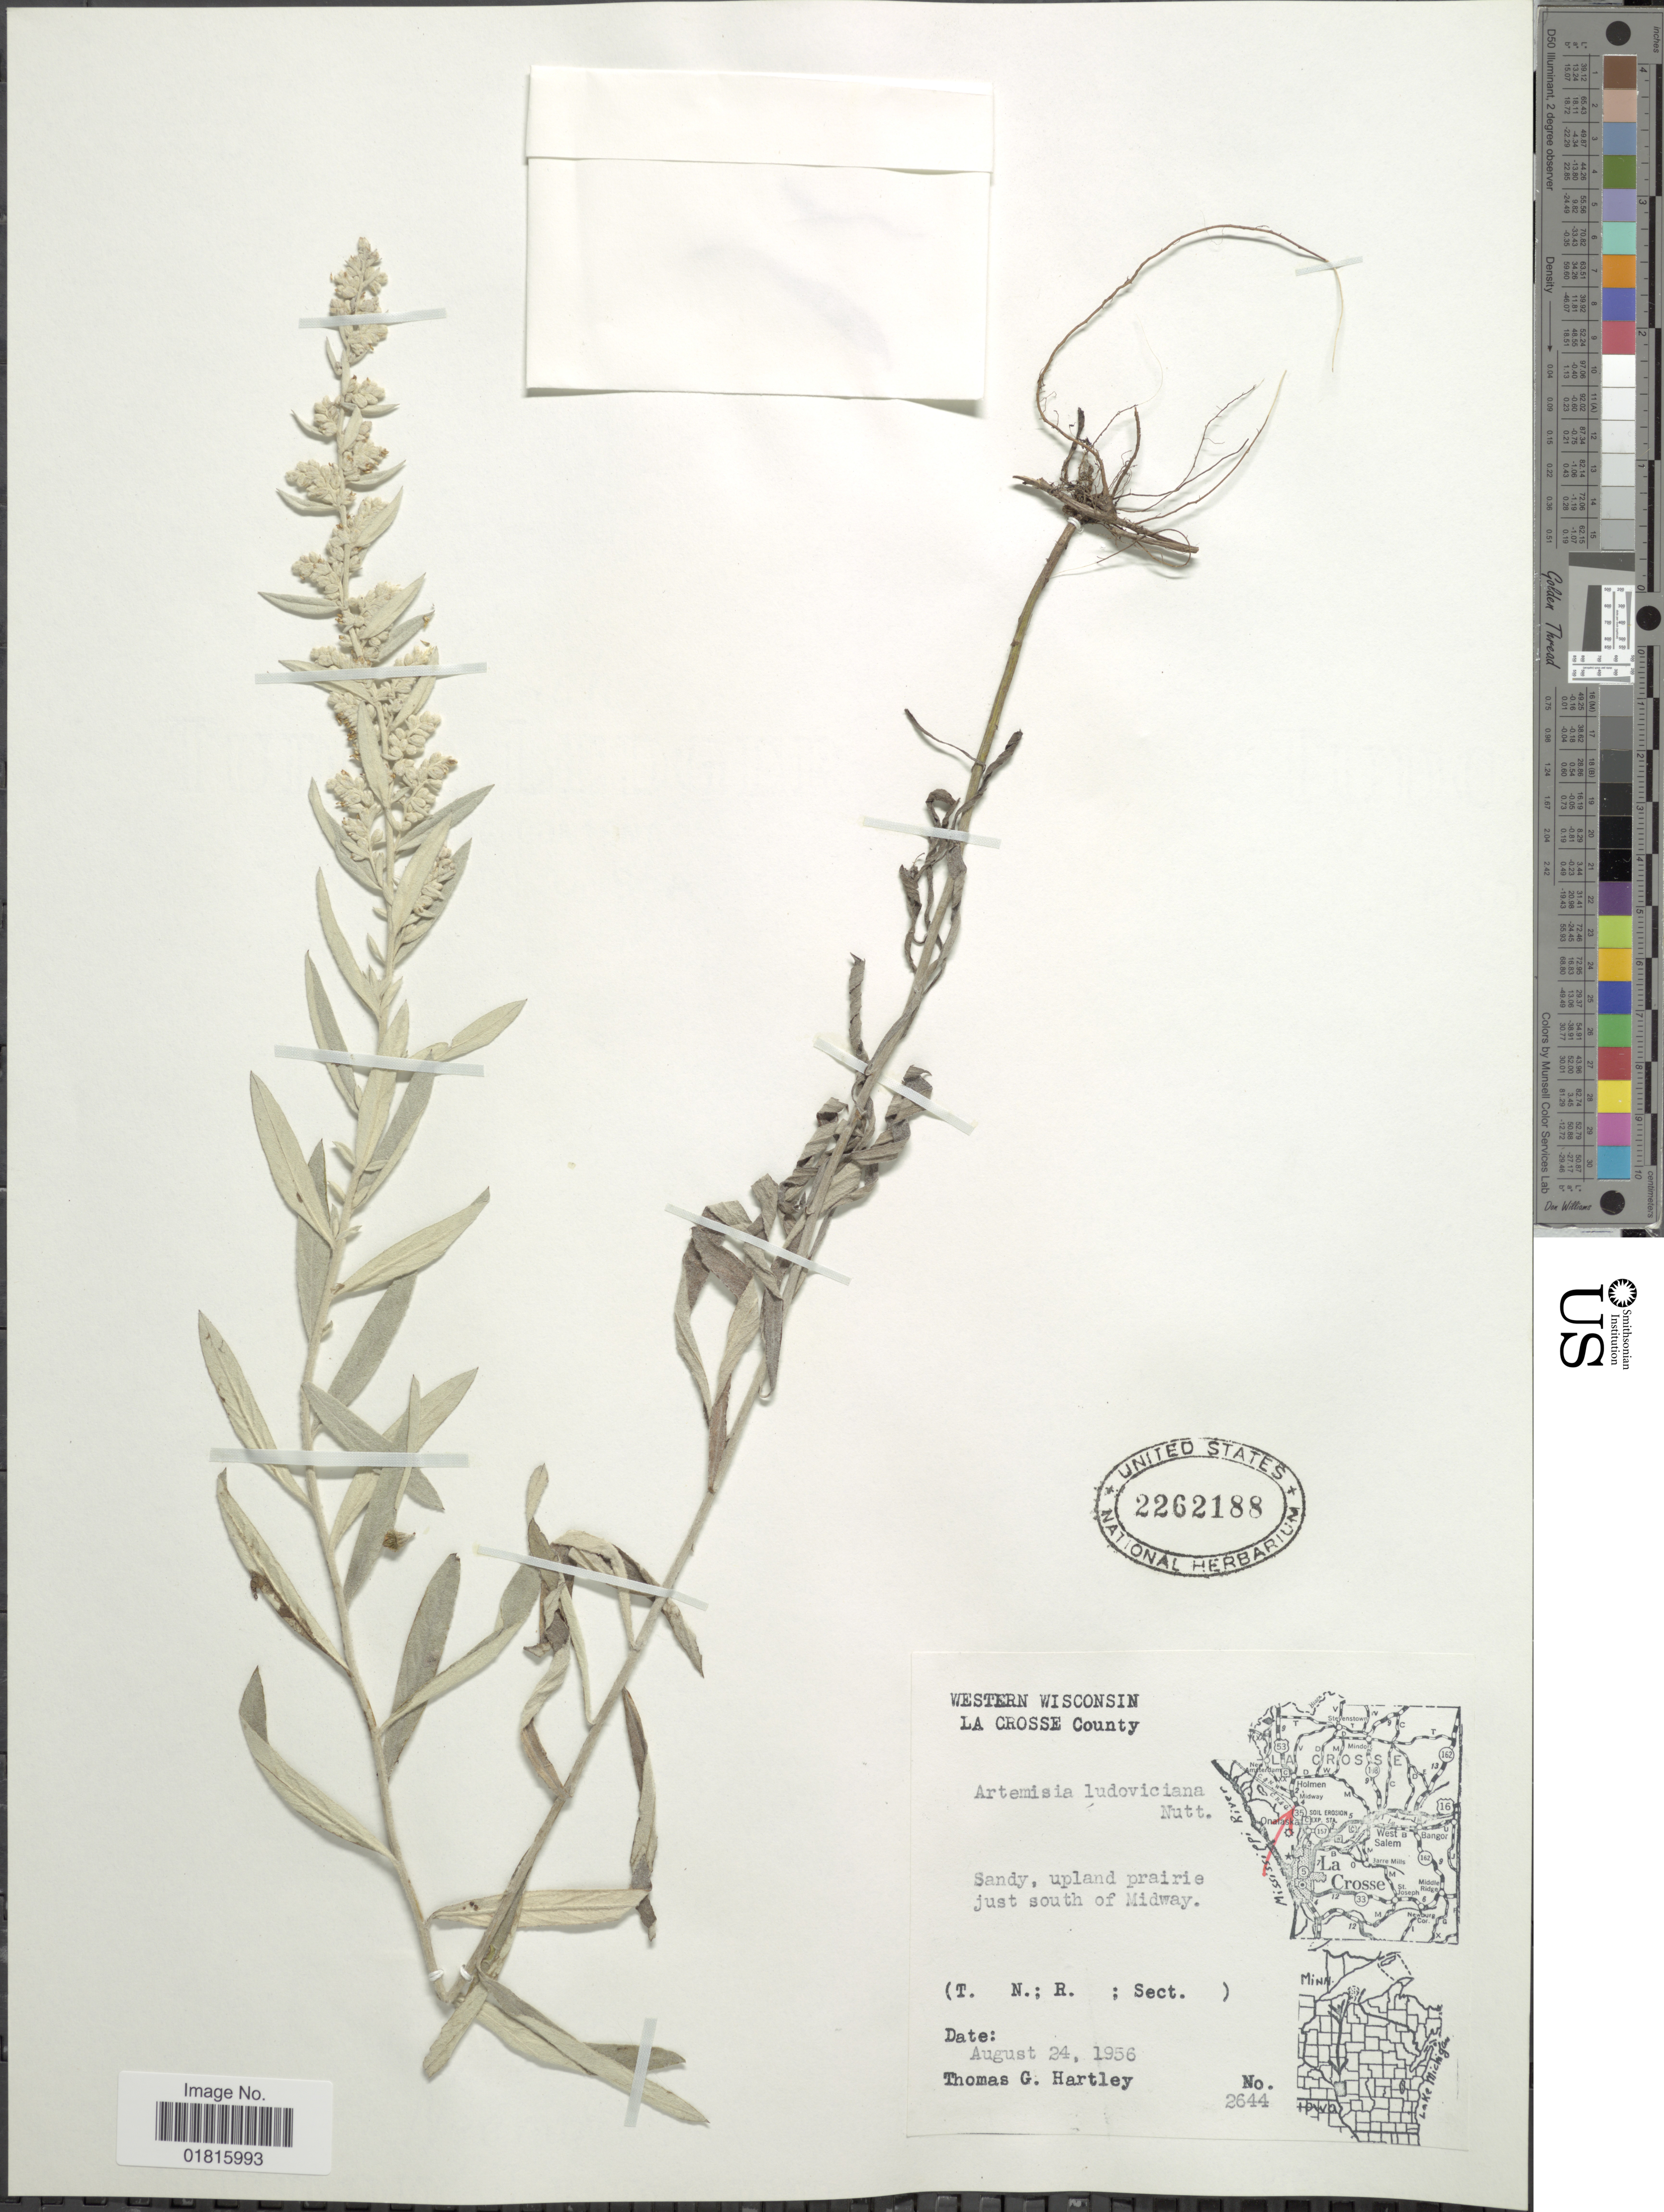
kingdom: Plantae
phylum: Tracheophyta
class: Magnoliopsida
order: Asterales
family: Asteraceae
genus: Artemisia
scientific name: Artemisia ludoviciana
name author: Nutt.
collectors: T. G. Hartley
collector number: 2644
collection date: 1956-08-24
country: United States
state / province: Wisconsin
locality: Western Wisconsin, La Crosse County, Sandy, upland prairie just south of Midway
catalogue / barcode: US 2262188